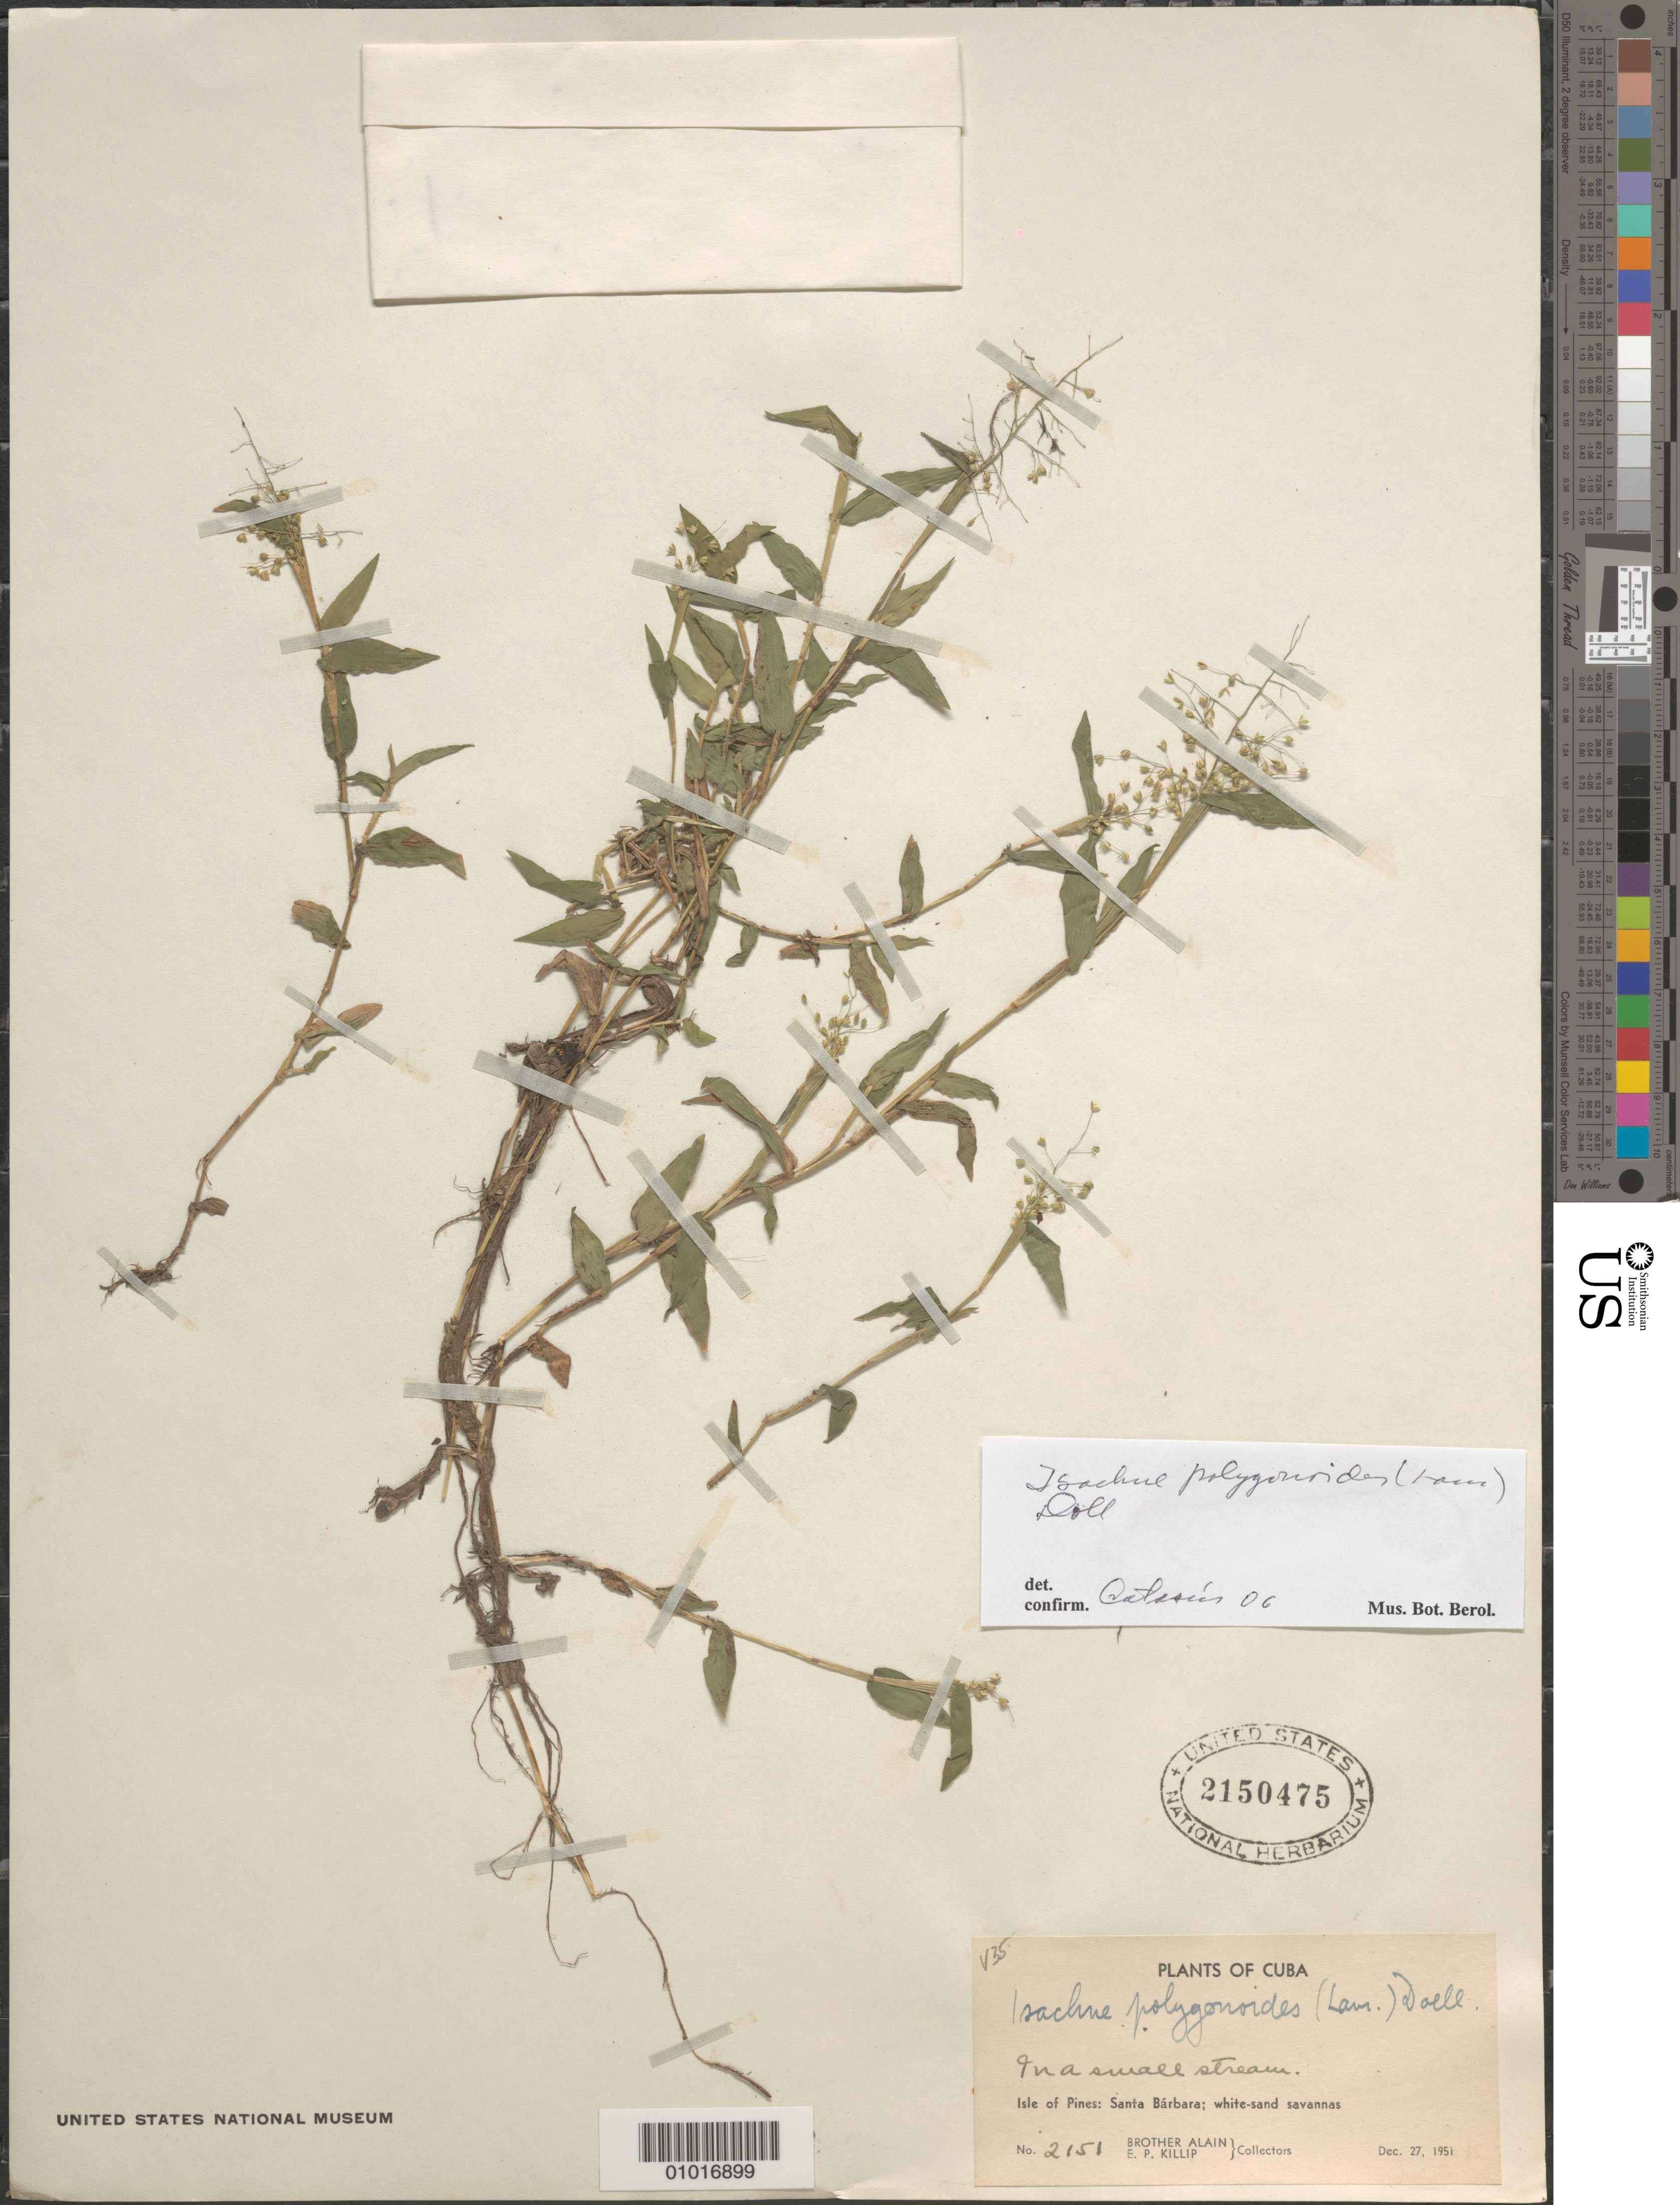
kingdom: Plantae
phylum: Tracheophyta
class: Liliopsida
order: Poales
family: Poaceae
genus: Isachne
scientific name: Isachne polygonoides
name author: (Lam.) Döll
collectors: A. H. Liogier & E. P. Killip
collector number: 2151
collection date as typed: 27 Dec 1951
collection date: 1951-12-27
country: Cuba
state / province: Isla de la Juventud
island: Isla de la Juventud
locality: [Isle of Pines]: Santa Barbara; white sand savannas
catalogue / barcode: US 2150475